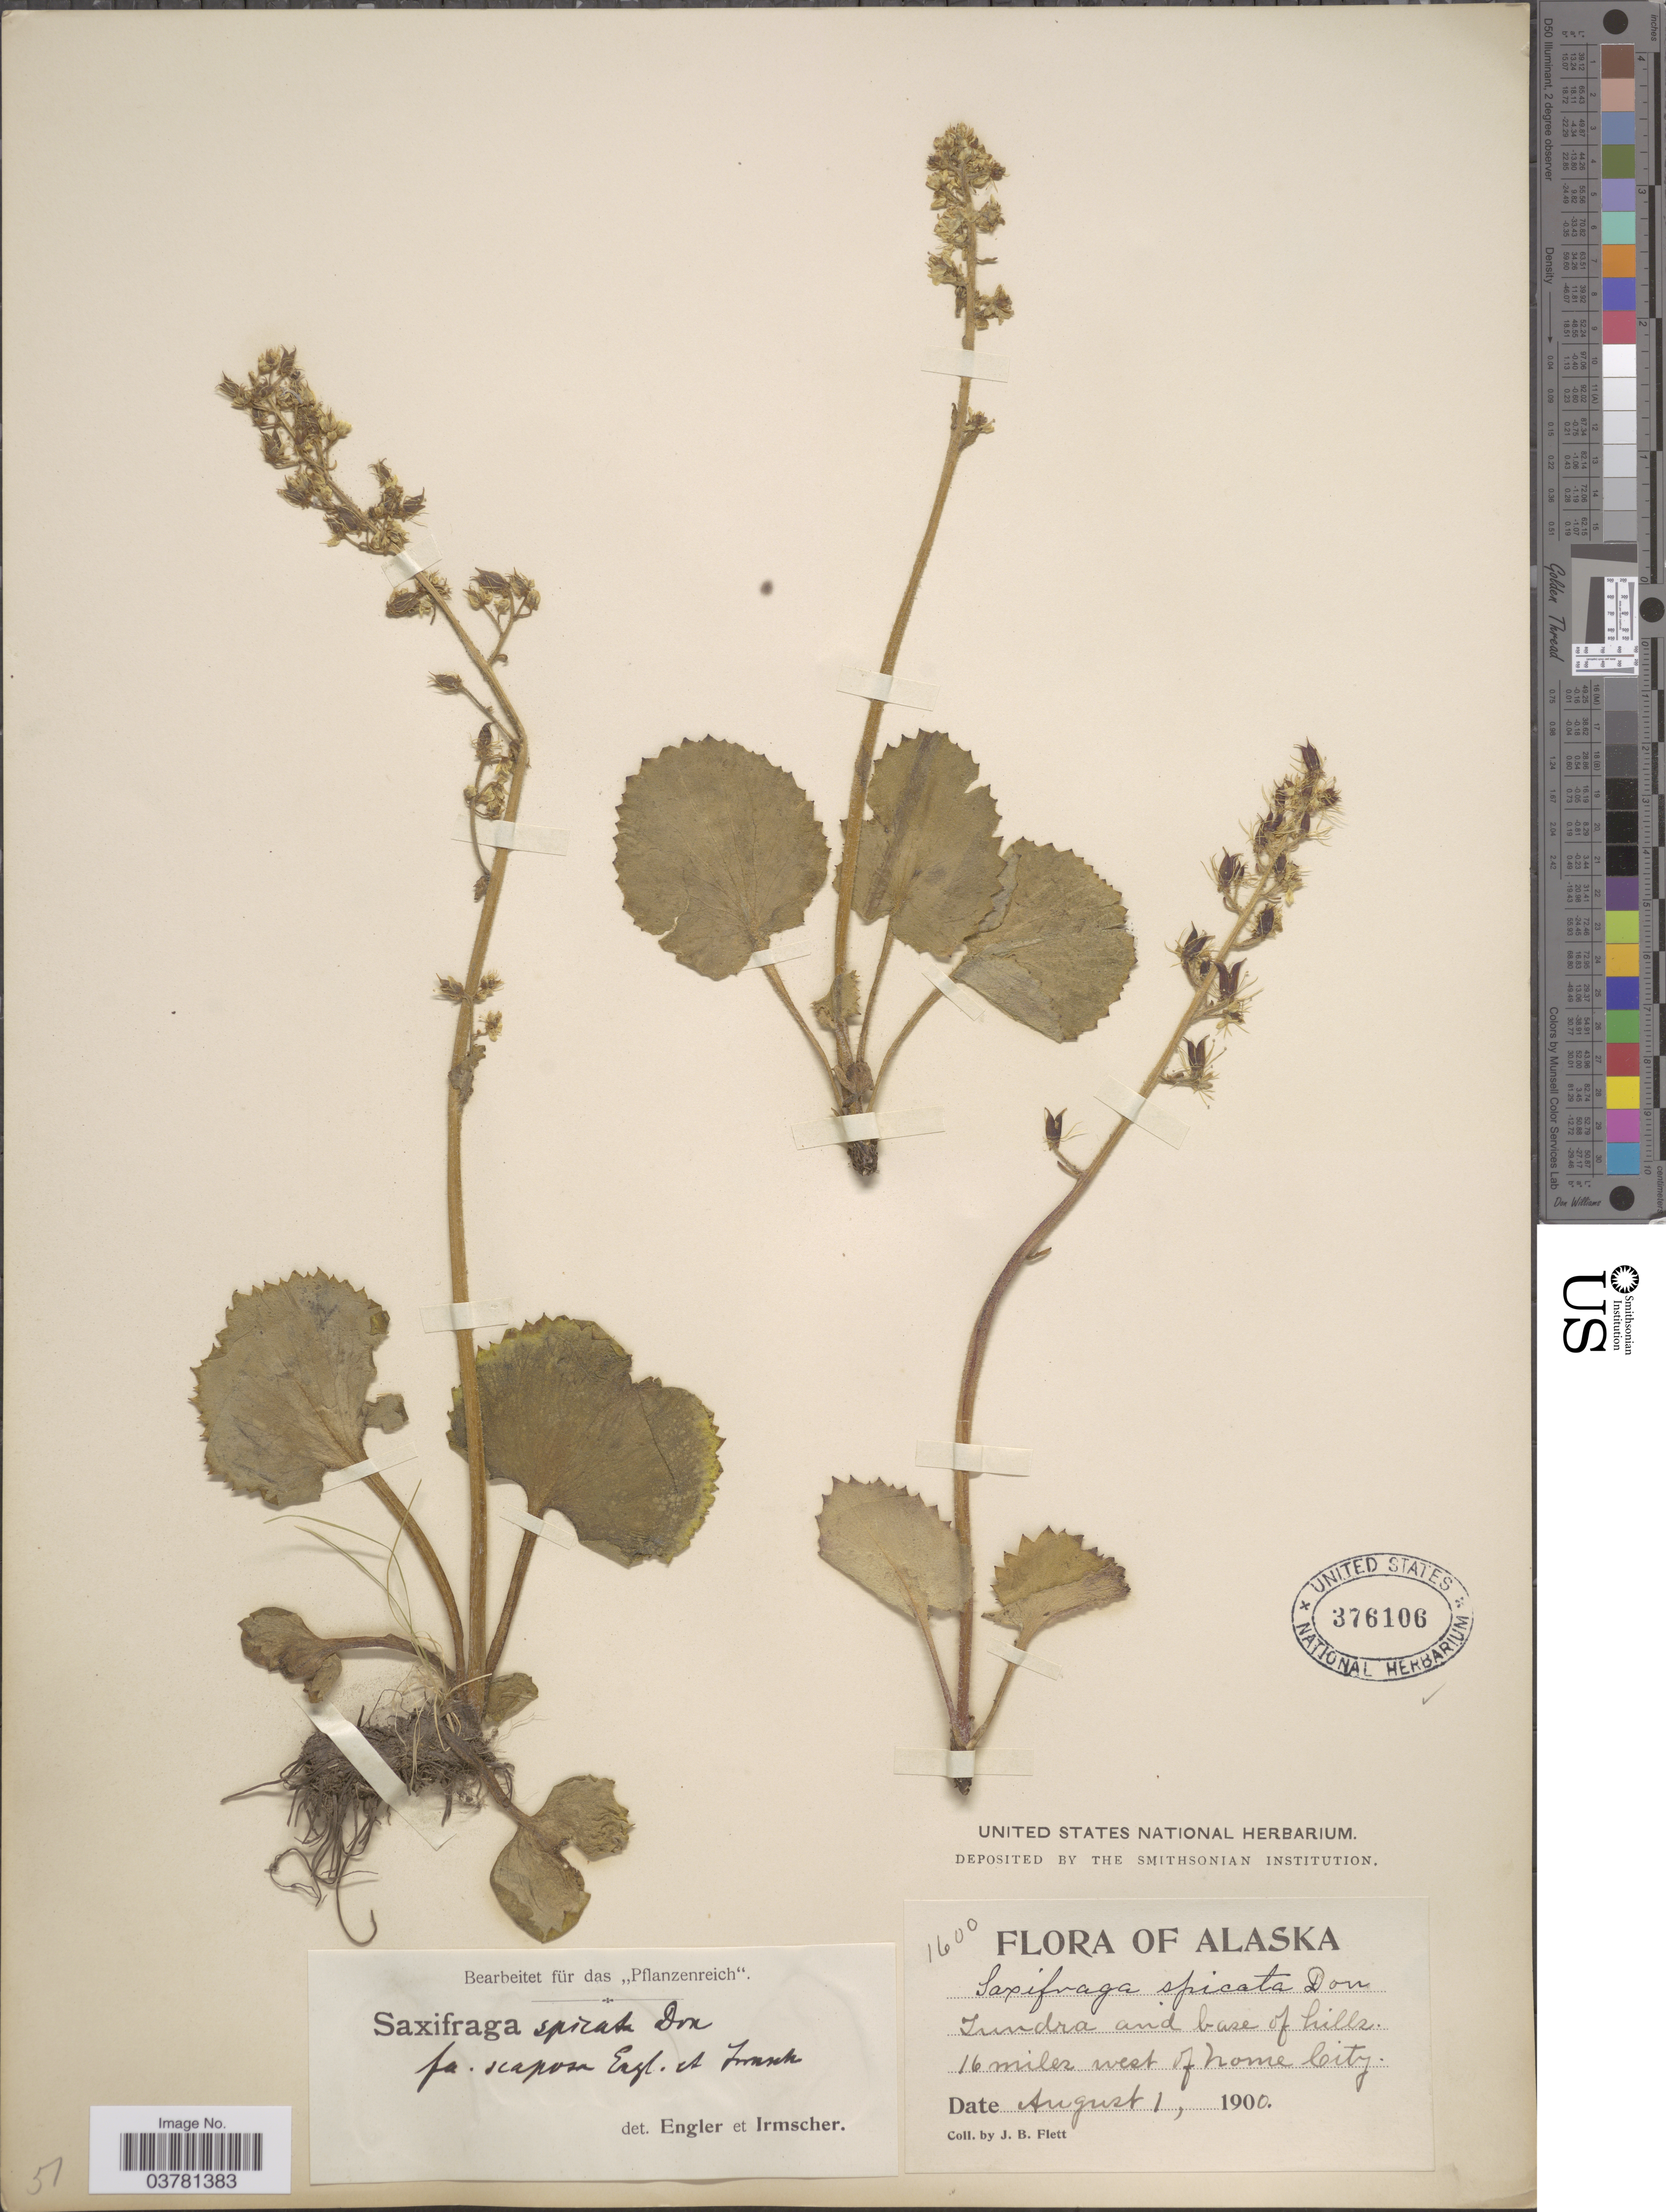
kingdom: Plantae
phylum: Tracheophyta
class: Magnoliopsida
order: Saxifragales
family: Saxifragaceae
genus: Micranthes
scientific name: Micranthes spicata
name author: (D. Don) Small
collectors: J. Flett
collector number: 1600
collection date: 1900-08-01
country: United States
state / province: Alaska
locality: Tundra and base of hills. 16 miles west of home City.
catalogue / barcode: US 376106